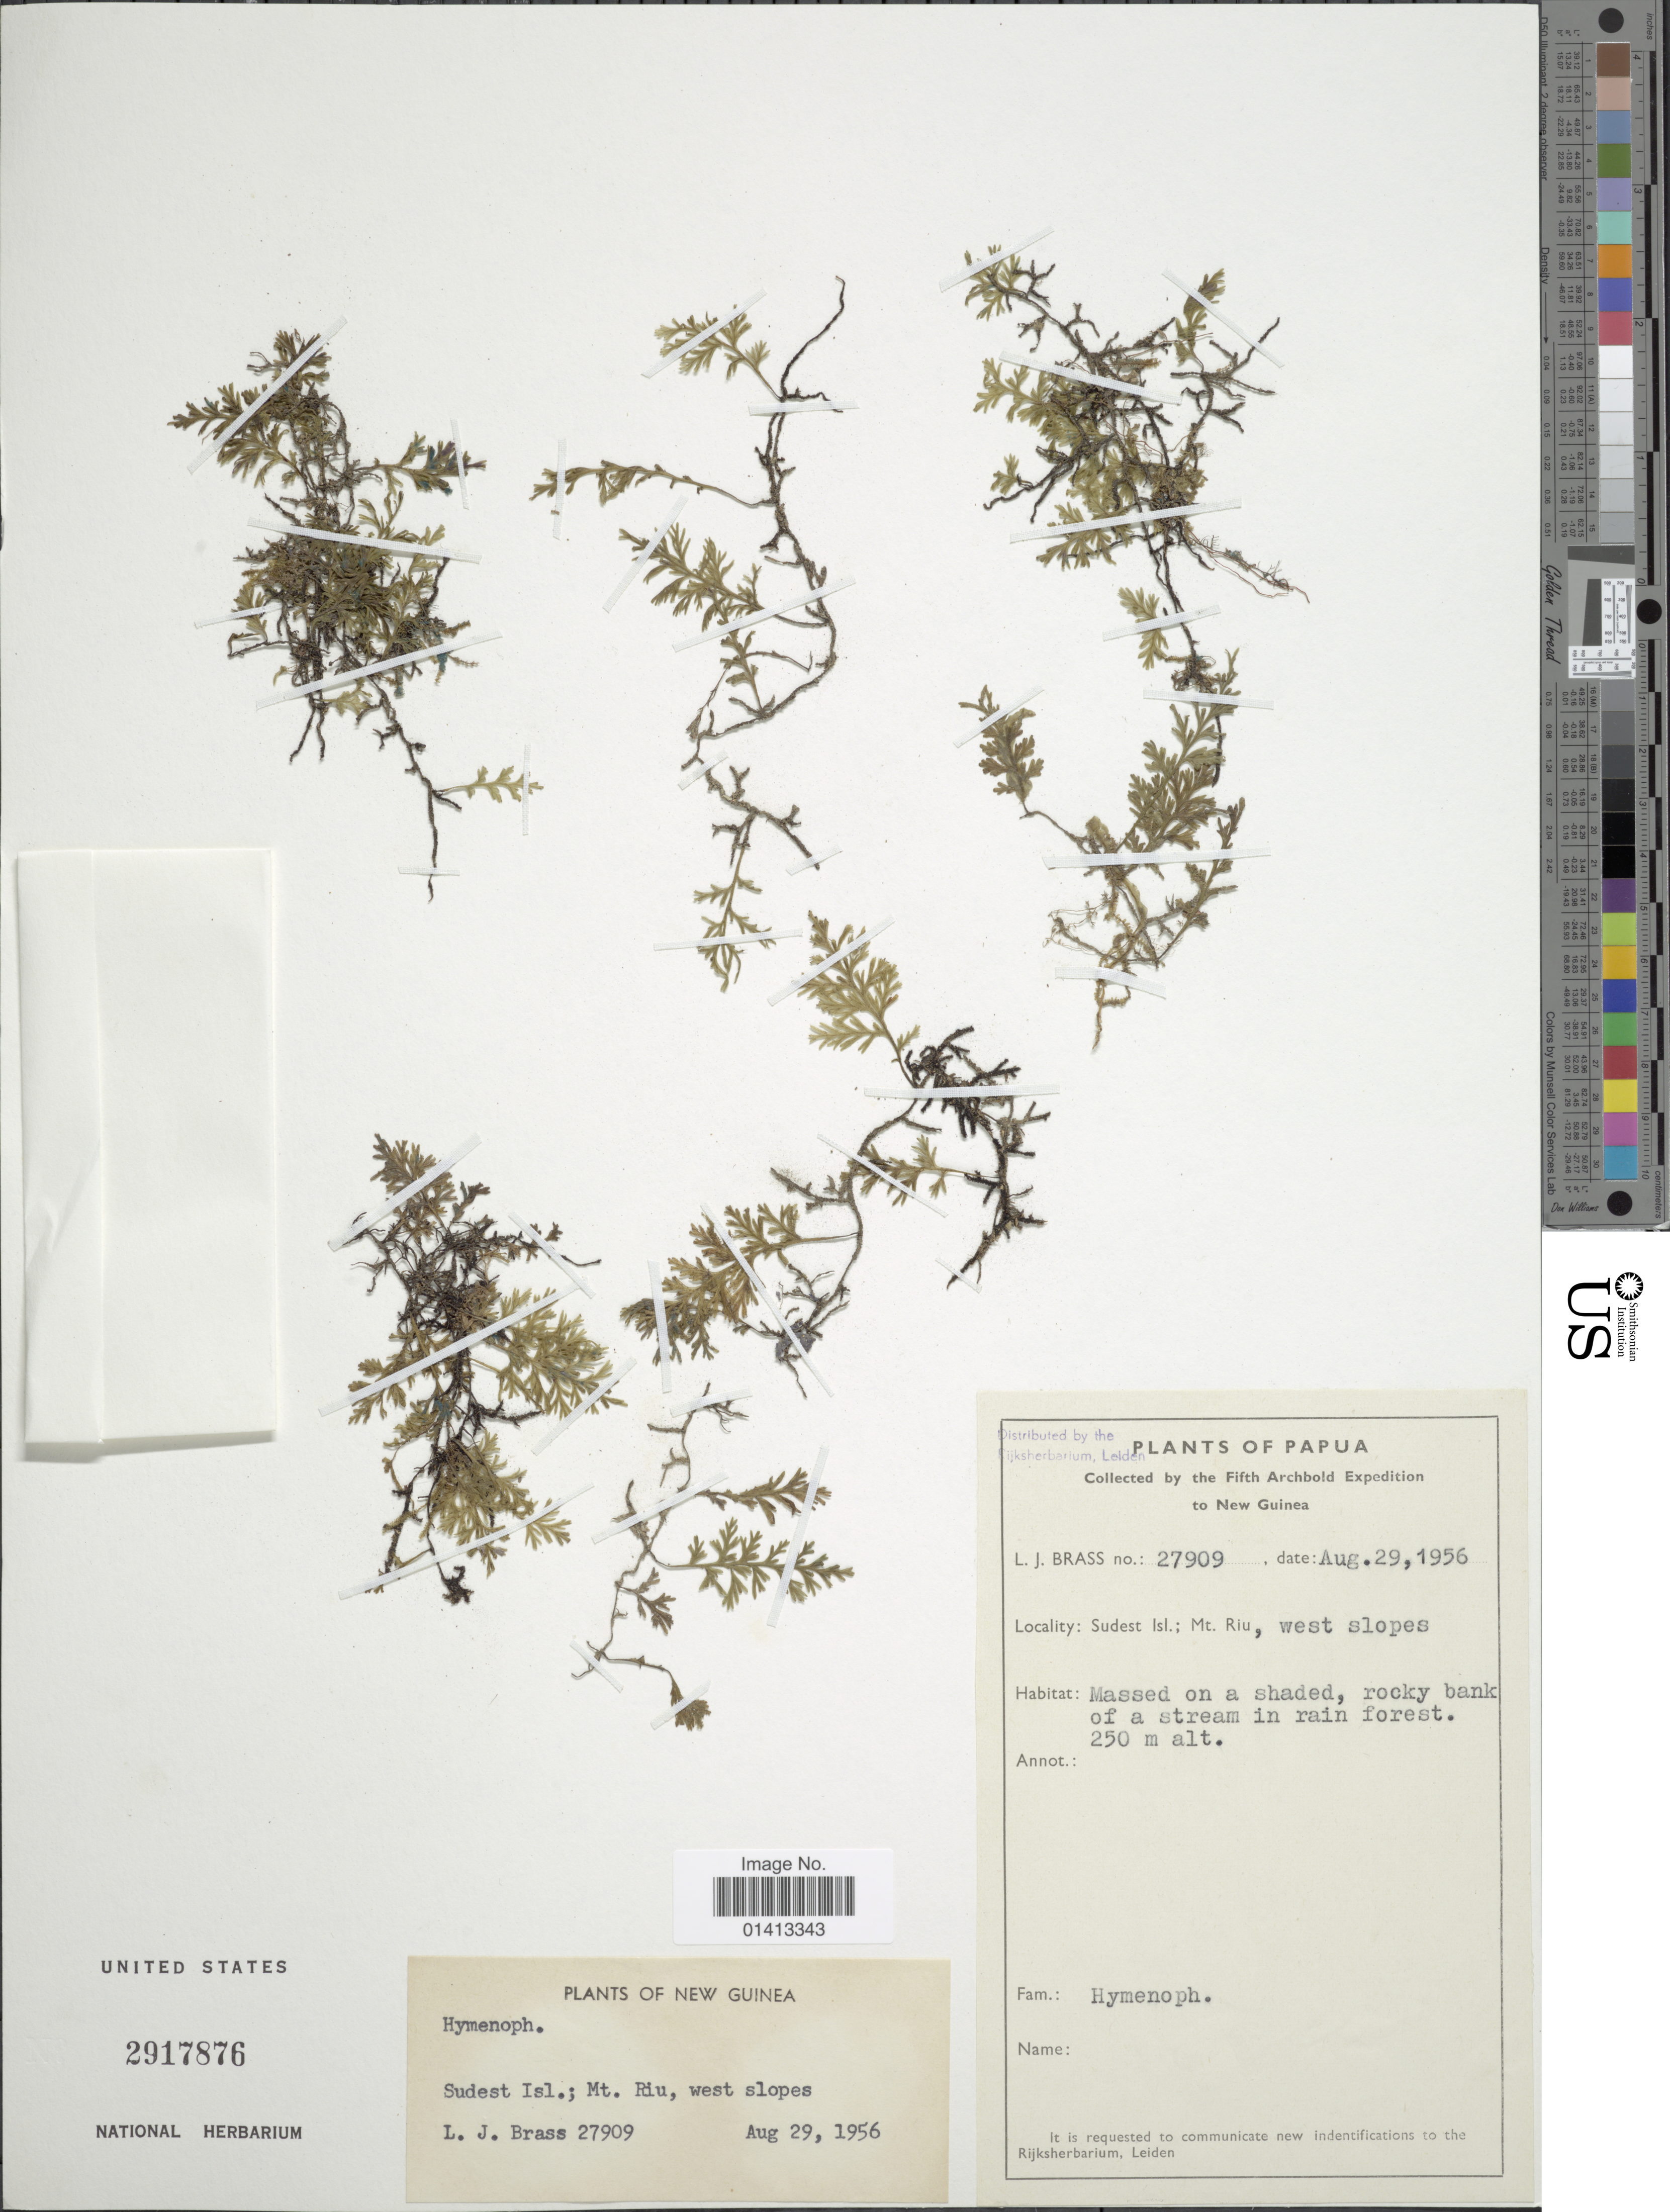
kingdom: Plantae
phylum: Tracheophyta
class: Polypodiopsida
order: Hymenophyllales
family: Hymenophyllaceae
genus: Crepidomanes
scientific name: Crepidomanes sp.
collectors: L. J. Brass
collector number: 27909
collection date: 1956-08-29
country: Papua New Guinea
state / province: Milne Bay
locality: Sudest Isl; Mt Rui, west slopes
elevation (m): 250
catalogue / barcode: US 2917876